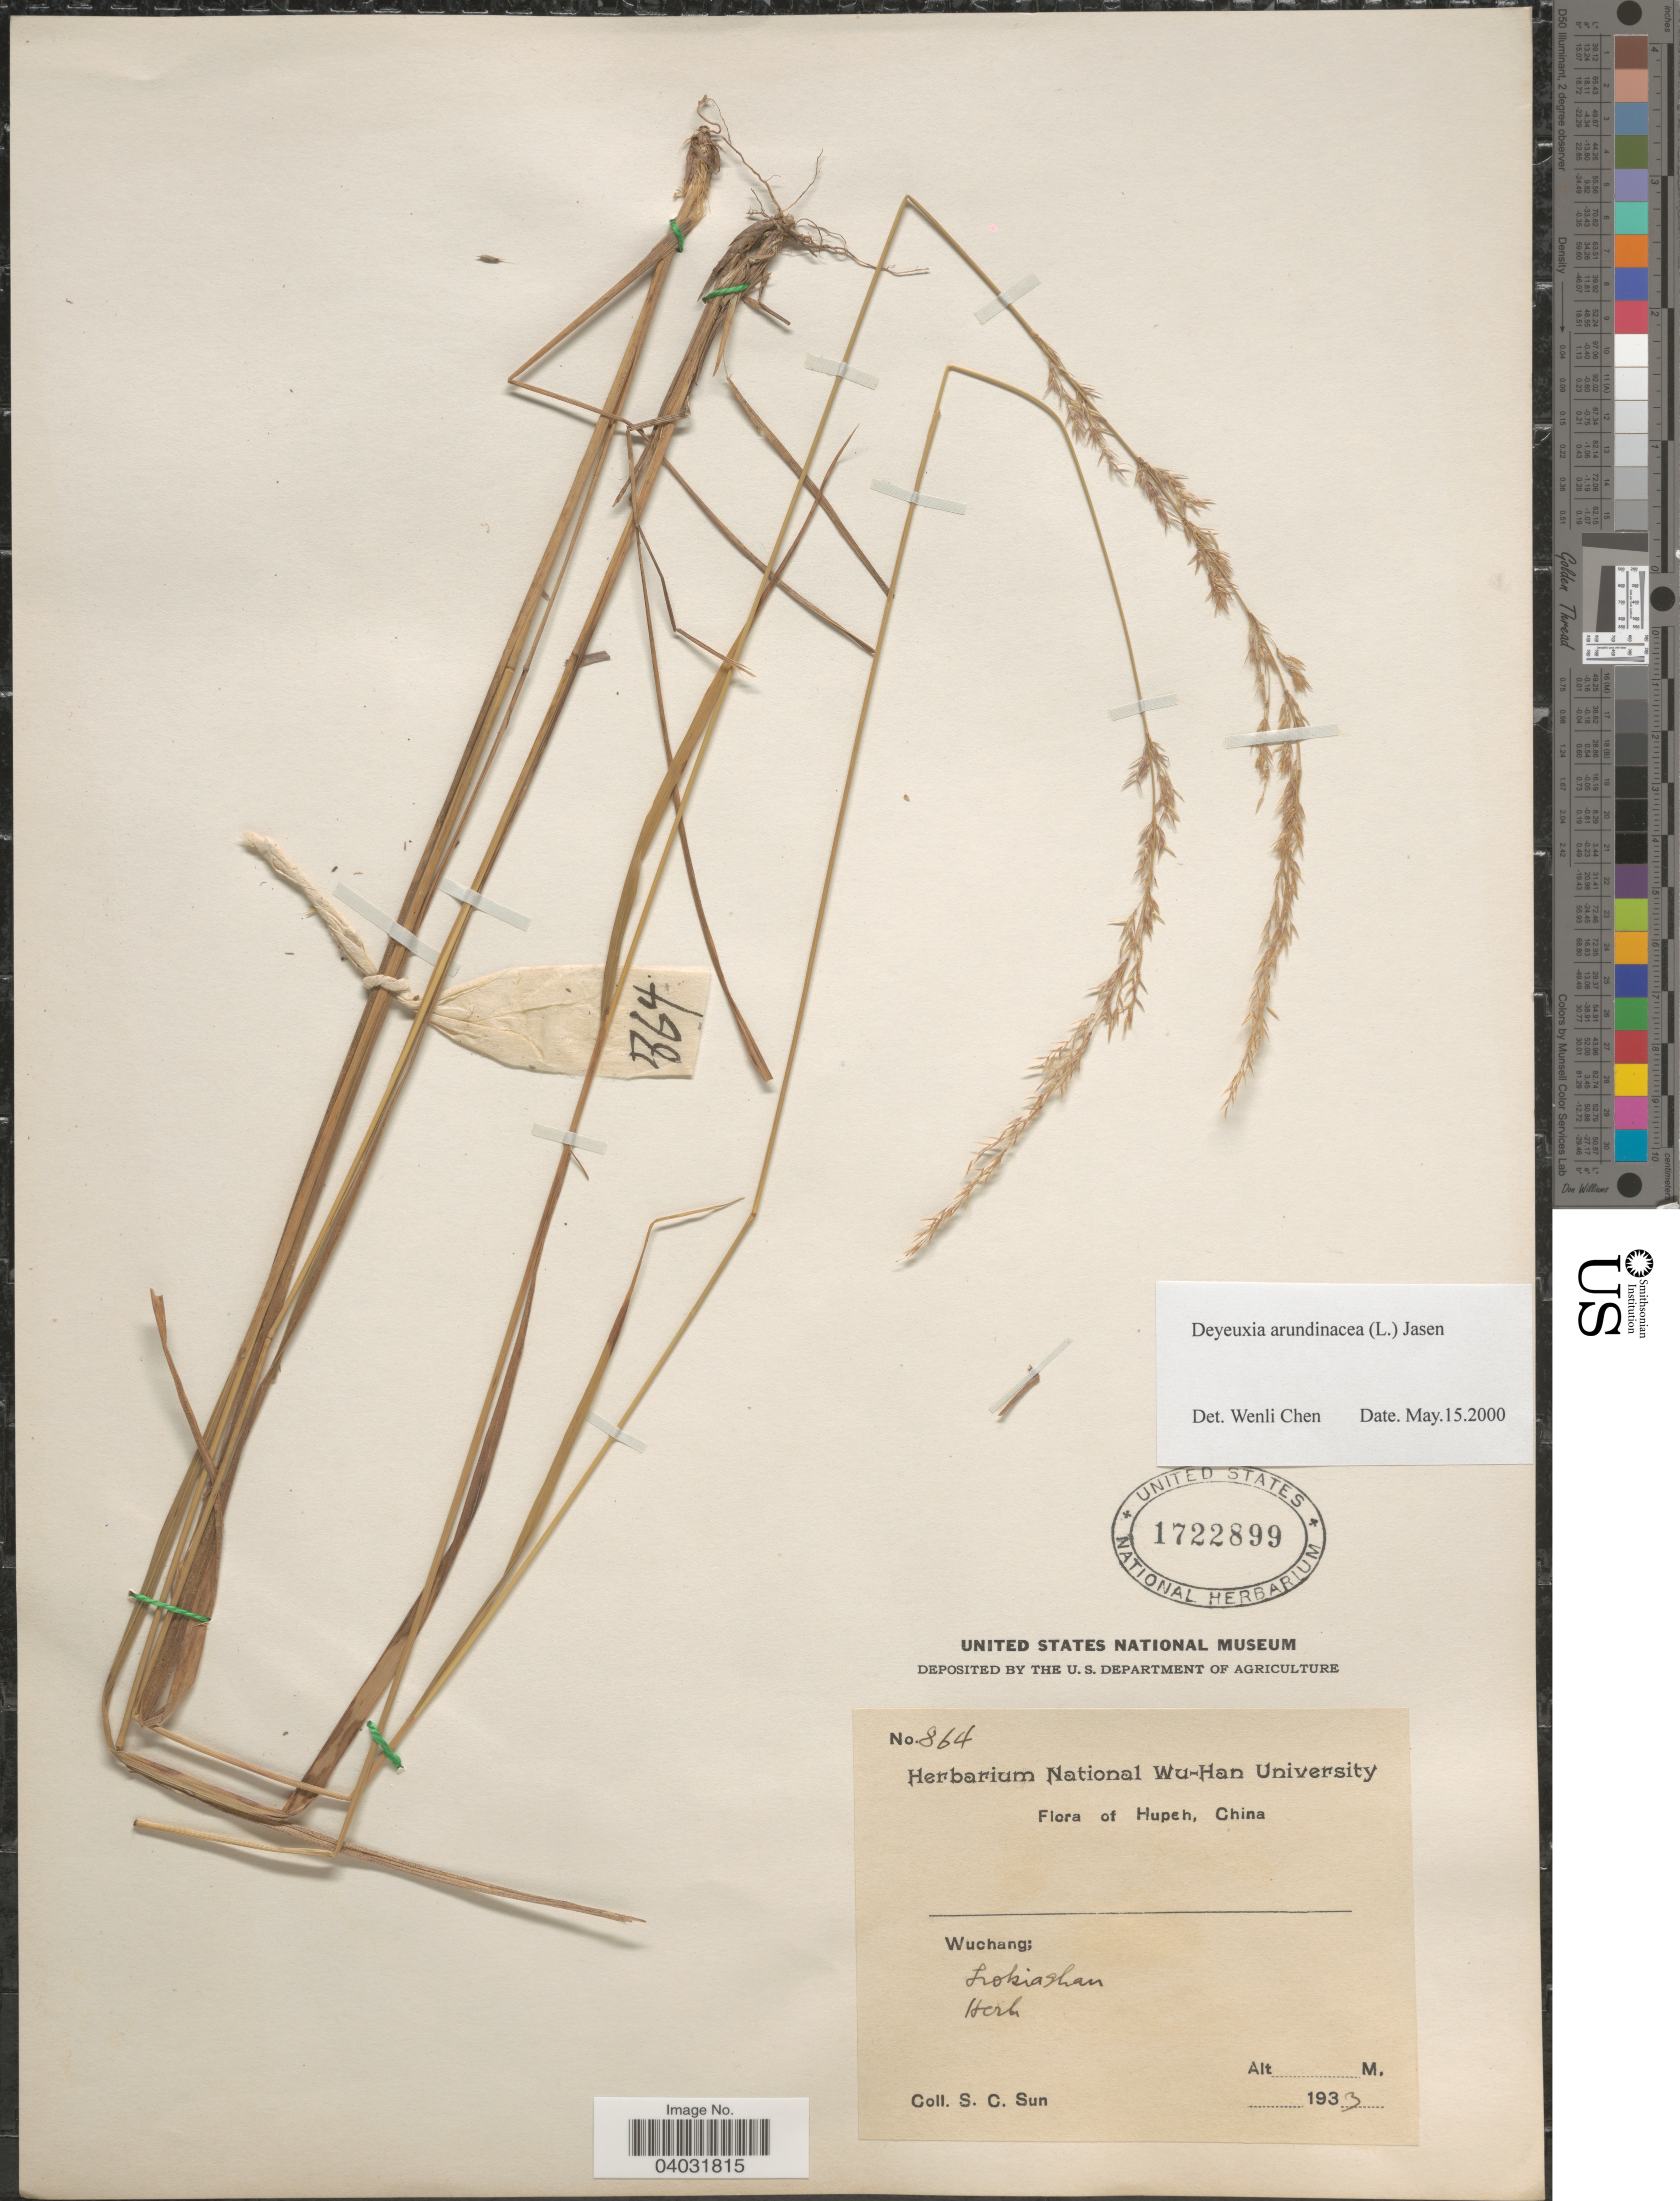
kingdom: Plantae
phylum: Tracheophyta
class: Liliopsida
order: Poales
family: Poaceae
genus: Calamagrostis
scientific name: Calamagrostis arundinacea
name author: (L.) Roth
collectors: S. C. Sun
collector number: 864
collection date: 1933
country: China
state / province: Hubei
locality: Hupeh. Wuchang; Lokiashan.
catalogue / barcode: US 1722899